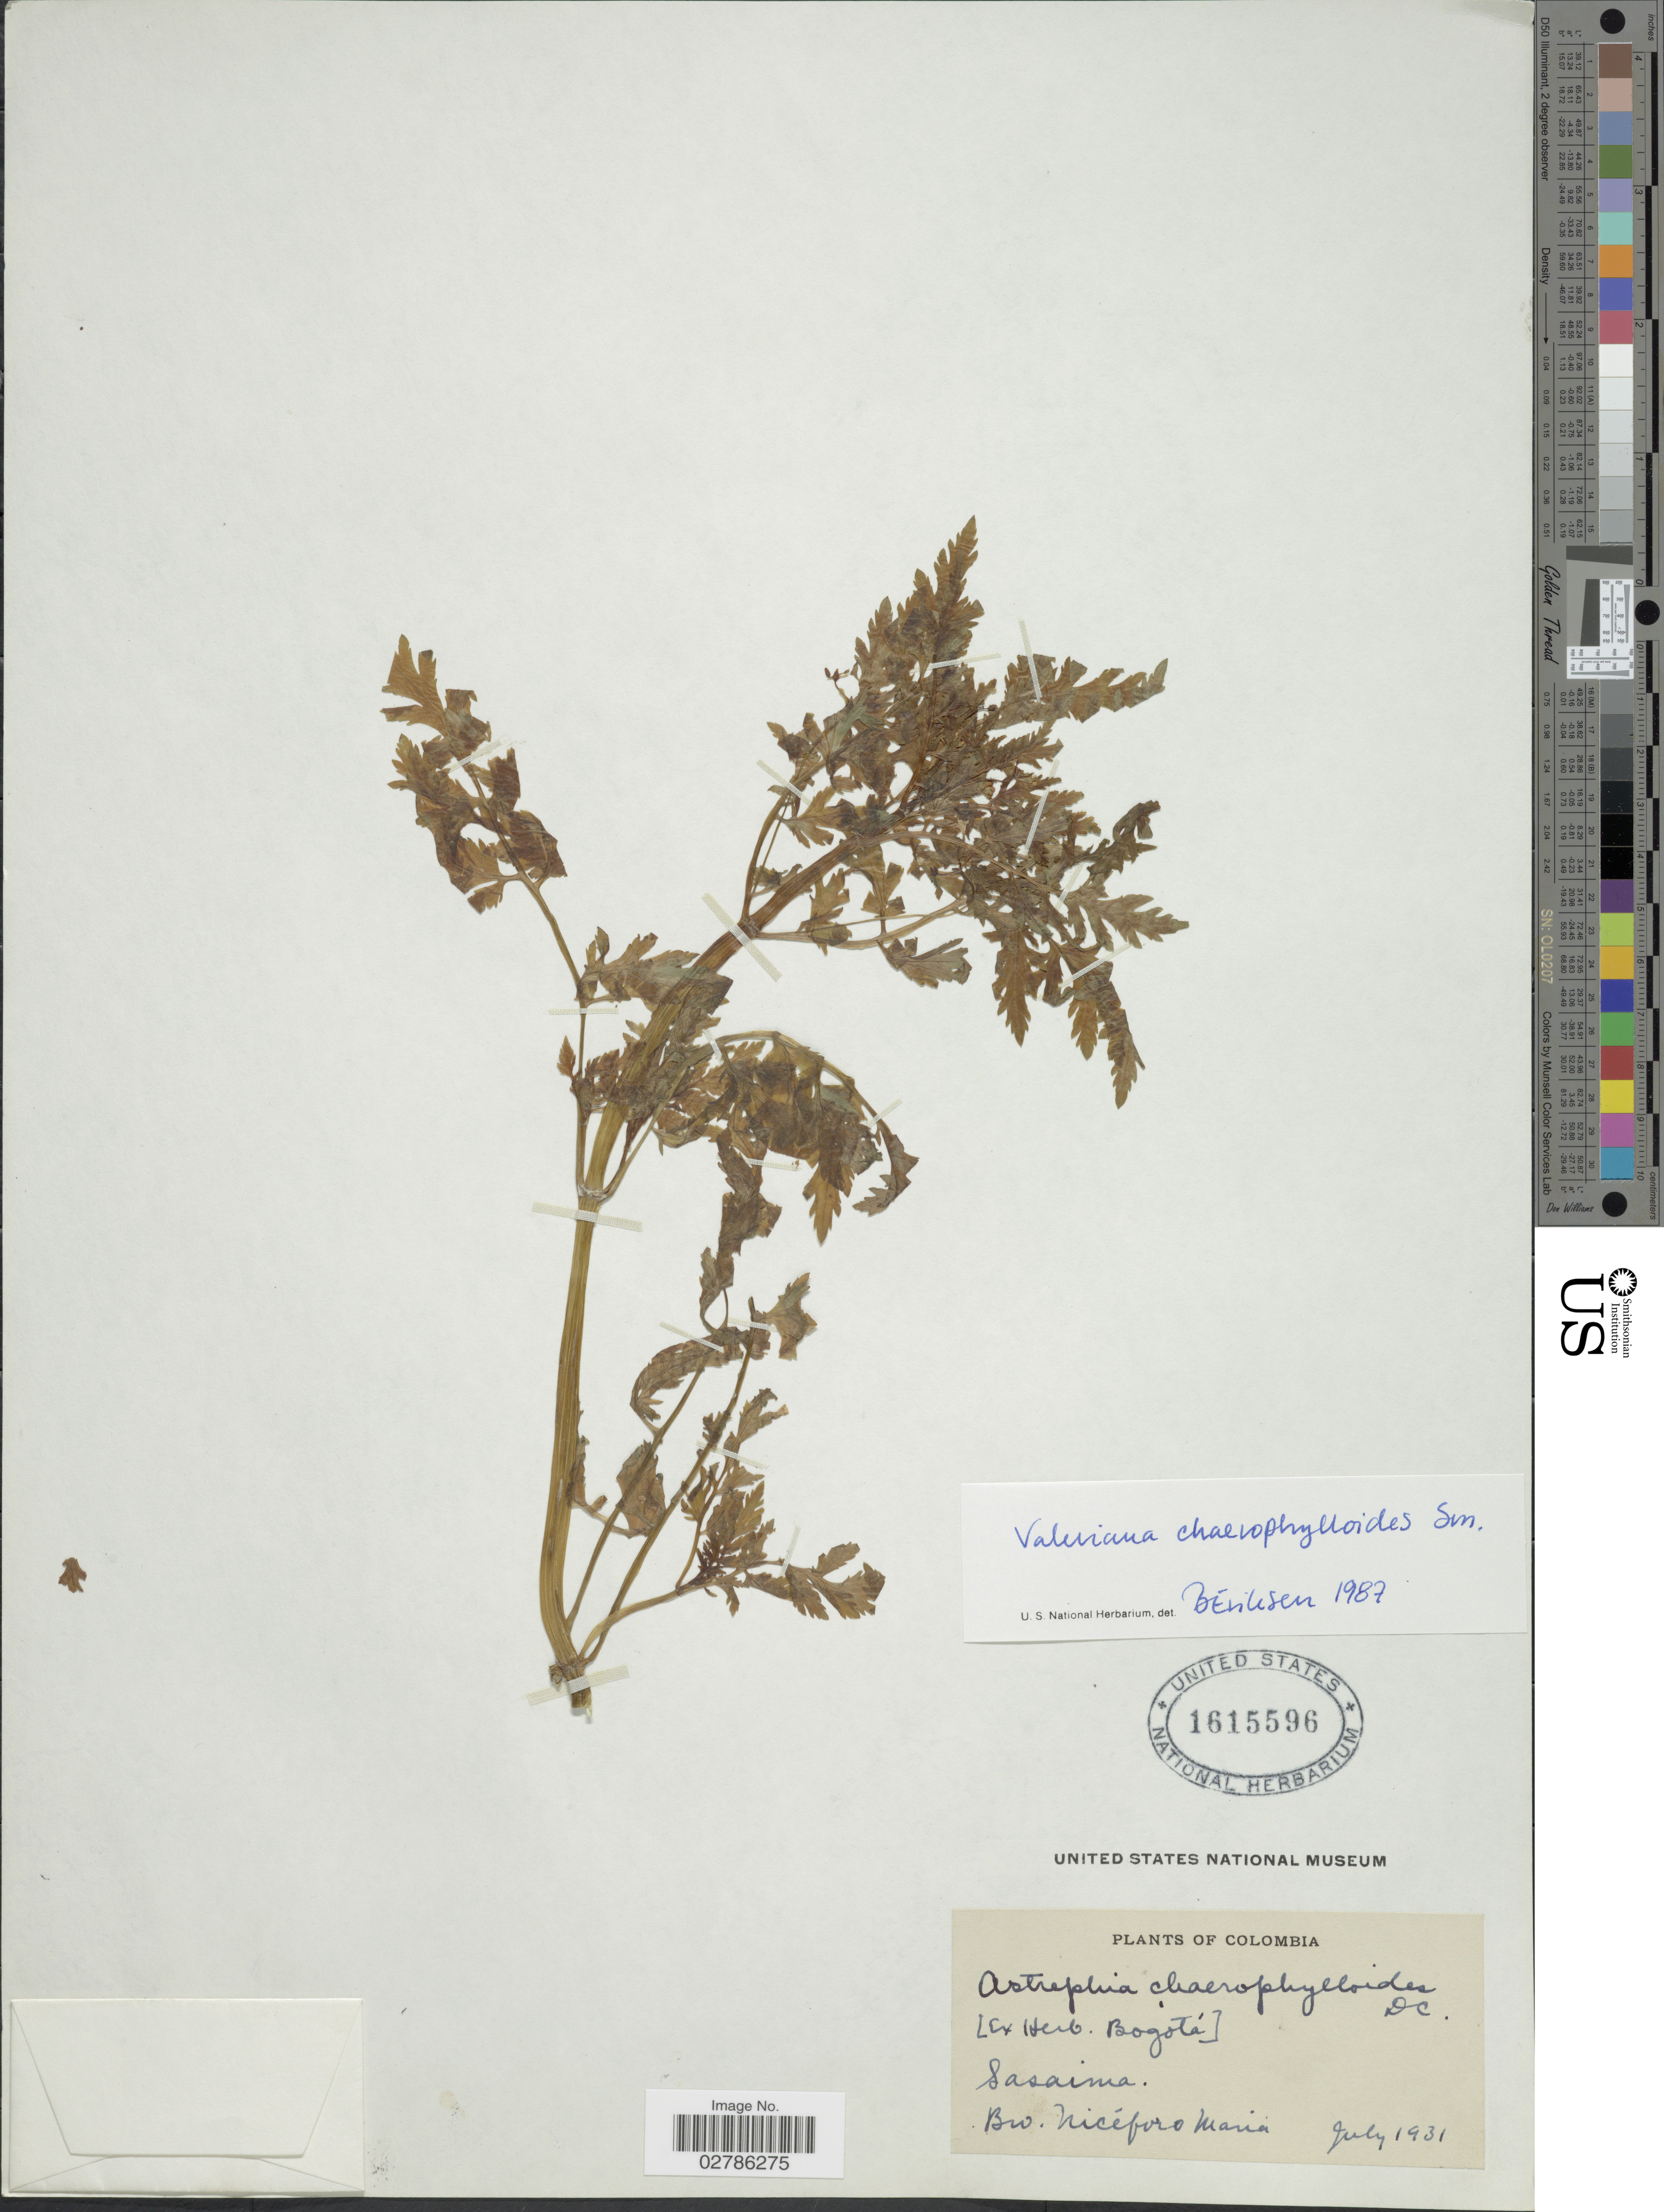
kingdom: Plantae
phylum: Tracheophyta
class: Magnoliopsida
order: Dipsacales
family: Caprifoliaceae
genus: Astrephia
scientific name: Astrephia chaerophylloides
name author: (Sm.) DC.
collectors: M. Niceforo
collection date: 1931-07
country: Colombia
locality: Sasaima.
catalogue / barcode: US 1615596